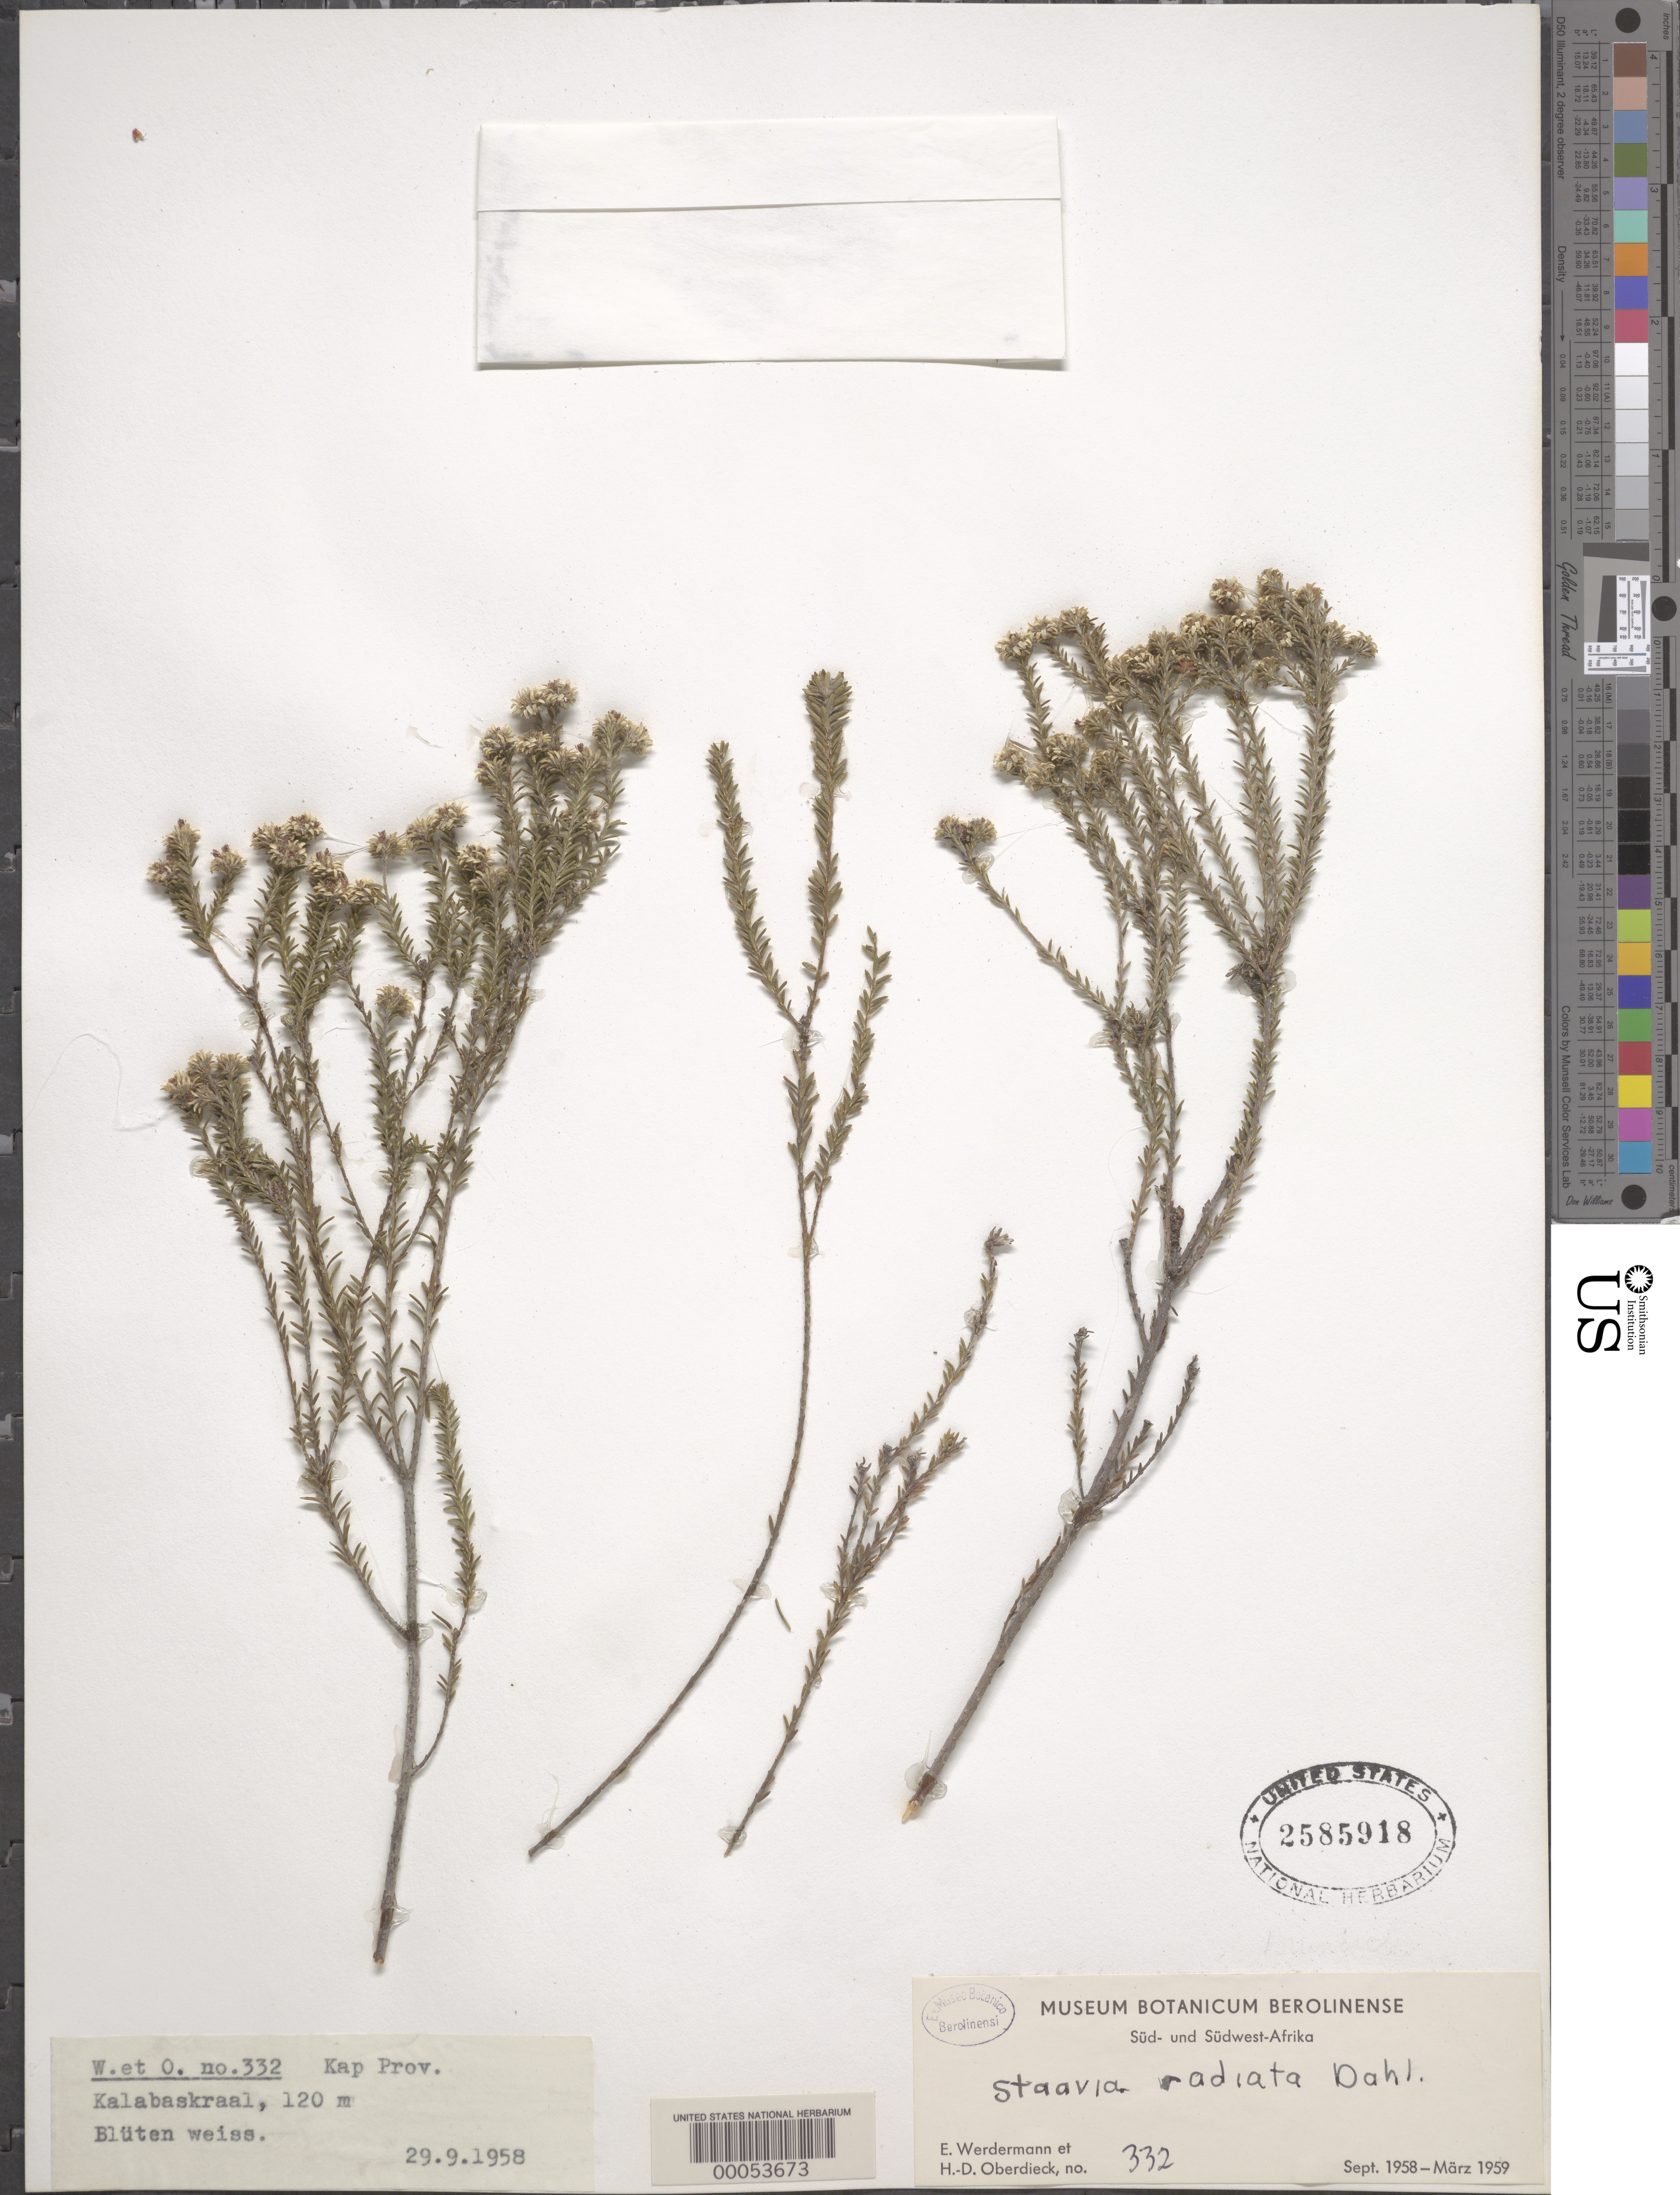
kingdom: Plantae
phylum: Tracheophyta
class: Magnoliopsida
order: Bruniales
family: Bruniaceae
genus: Staavia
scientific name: Staavia radiata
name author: (L.) Dahl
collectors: E. Werdermann & H. Oberdieck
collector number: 332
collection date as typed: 29 Sep 1958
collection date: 1958-09-29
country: South Africa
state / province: Western Cape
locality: Kalabaskraal.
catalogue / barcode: US 2585918